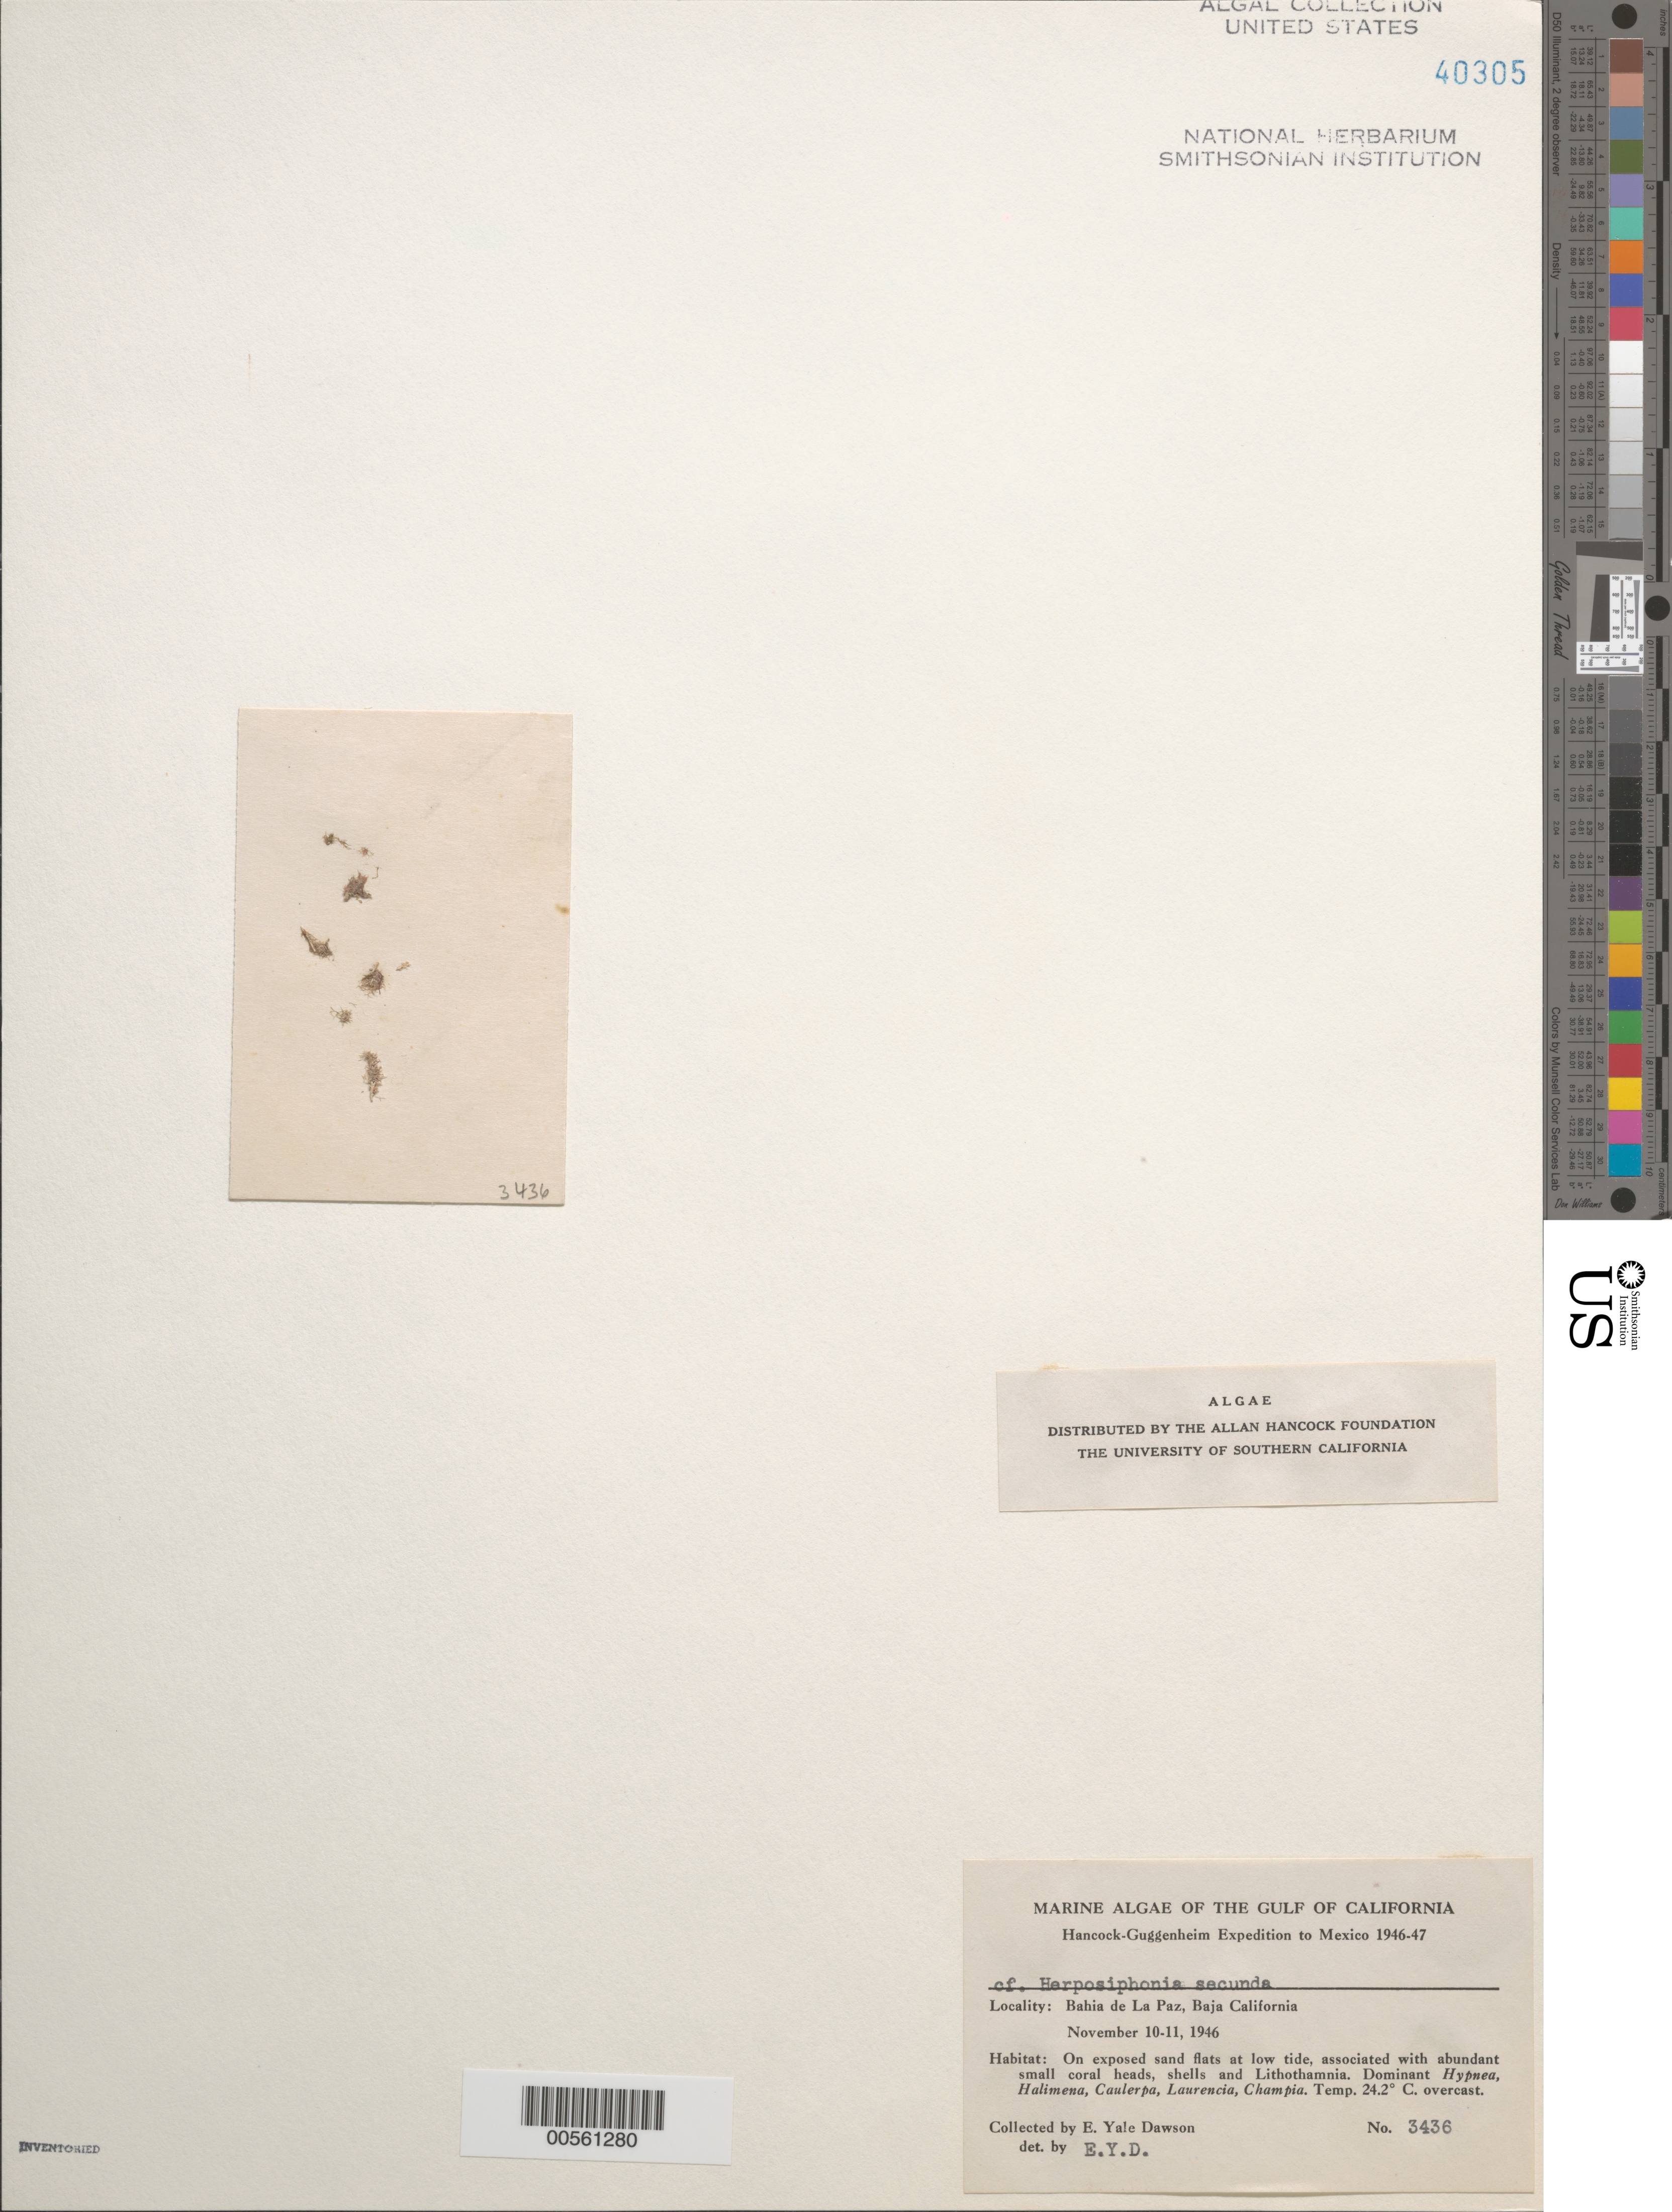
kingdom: Plantae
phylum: Rhodophyta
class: Florideophyceae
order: Ceramiales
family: Rhodomelaceae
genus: Herposiphonia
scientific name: Herposiphonia secunda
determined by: Dawson, E. Y.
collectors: E. Y. Dawson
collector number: EYD 3436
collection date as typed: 10 Nov 1946 TO 11 Nov 1946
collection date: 1946-11-10/1946-11-11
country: Mexico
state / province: Baja California Sur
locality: Bahia de La Paz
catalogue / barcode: US 40305